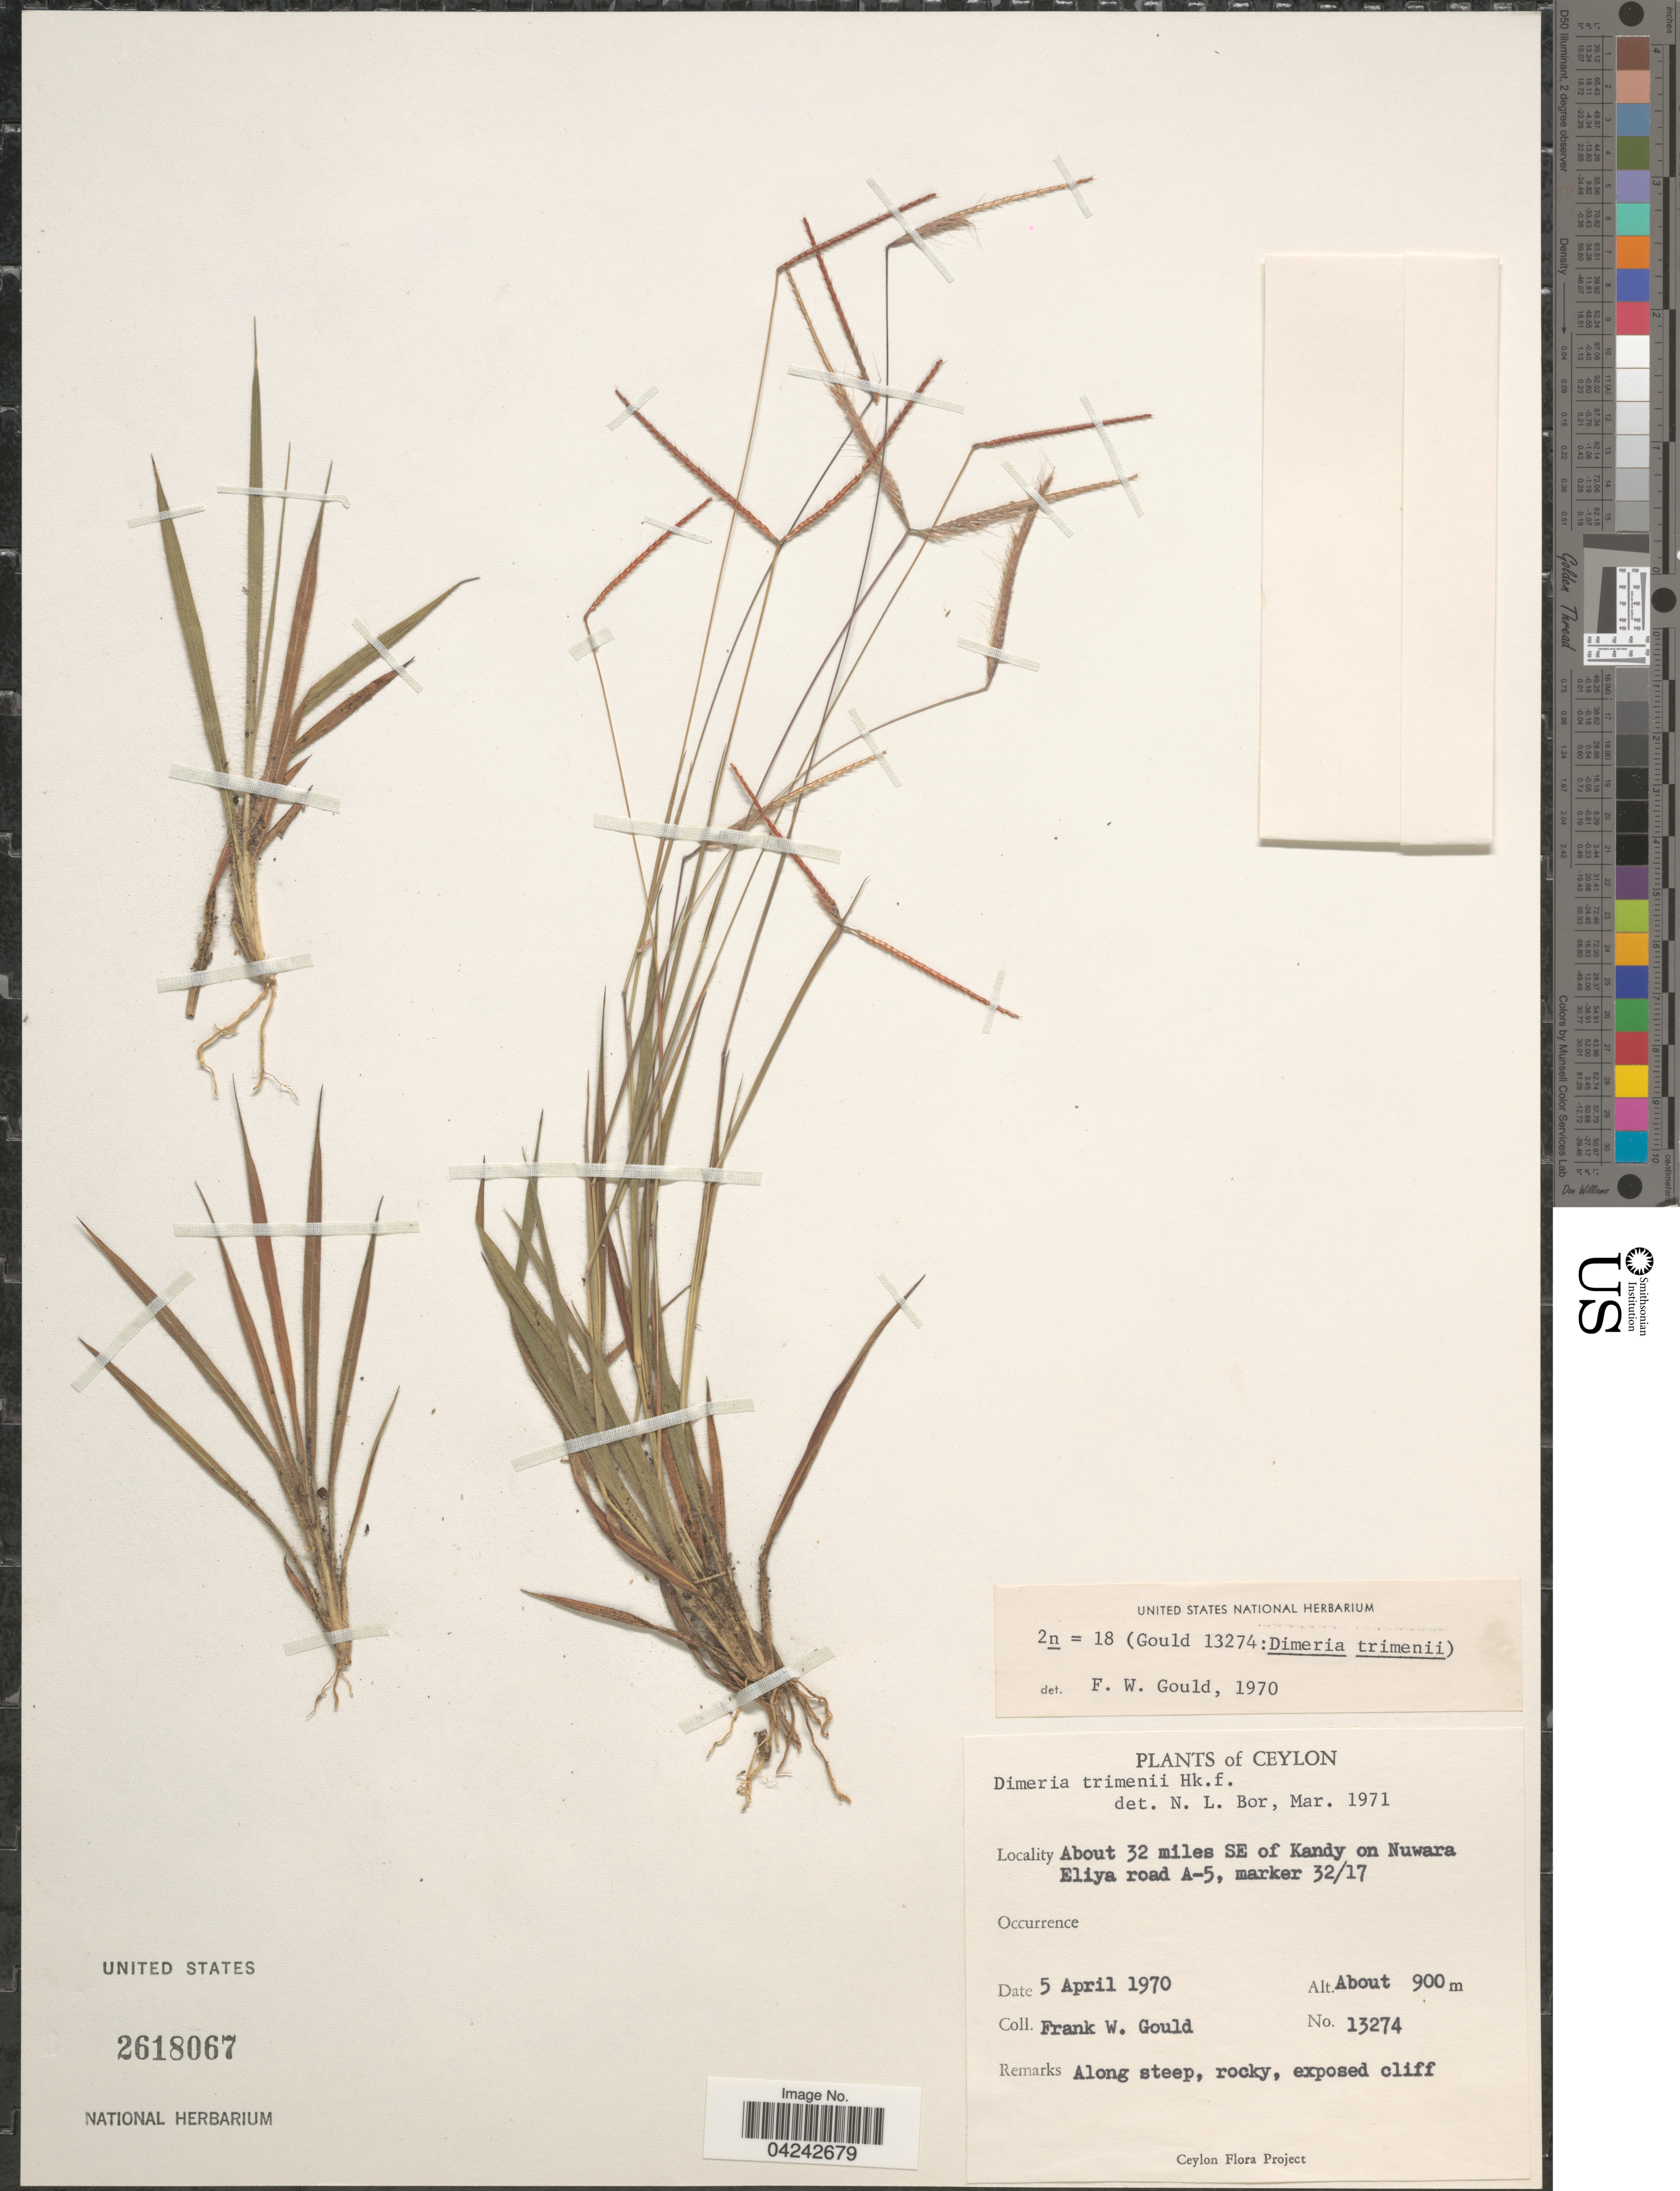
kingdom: Plantae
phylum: Tracheophyta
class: Liliopsida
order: Poales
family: Poaceae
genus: Dimeria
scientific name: Dimeria pubescens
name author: Hack.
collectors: F. W. Gould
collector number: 13274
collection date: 1970-04-05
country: Sri Lanka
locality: Ceylon. About 32 miles SE of Kandy on Nuwara Eliya on road A-5, marker 32/17.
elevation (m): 900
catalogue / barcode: US 2618067